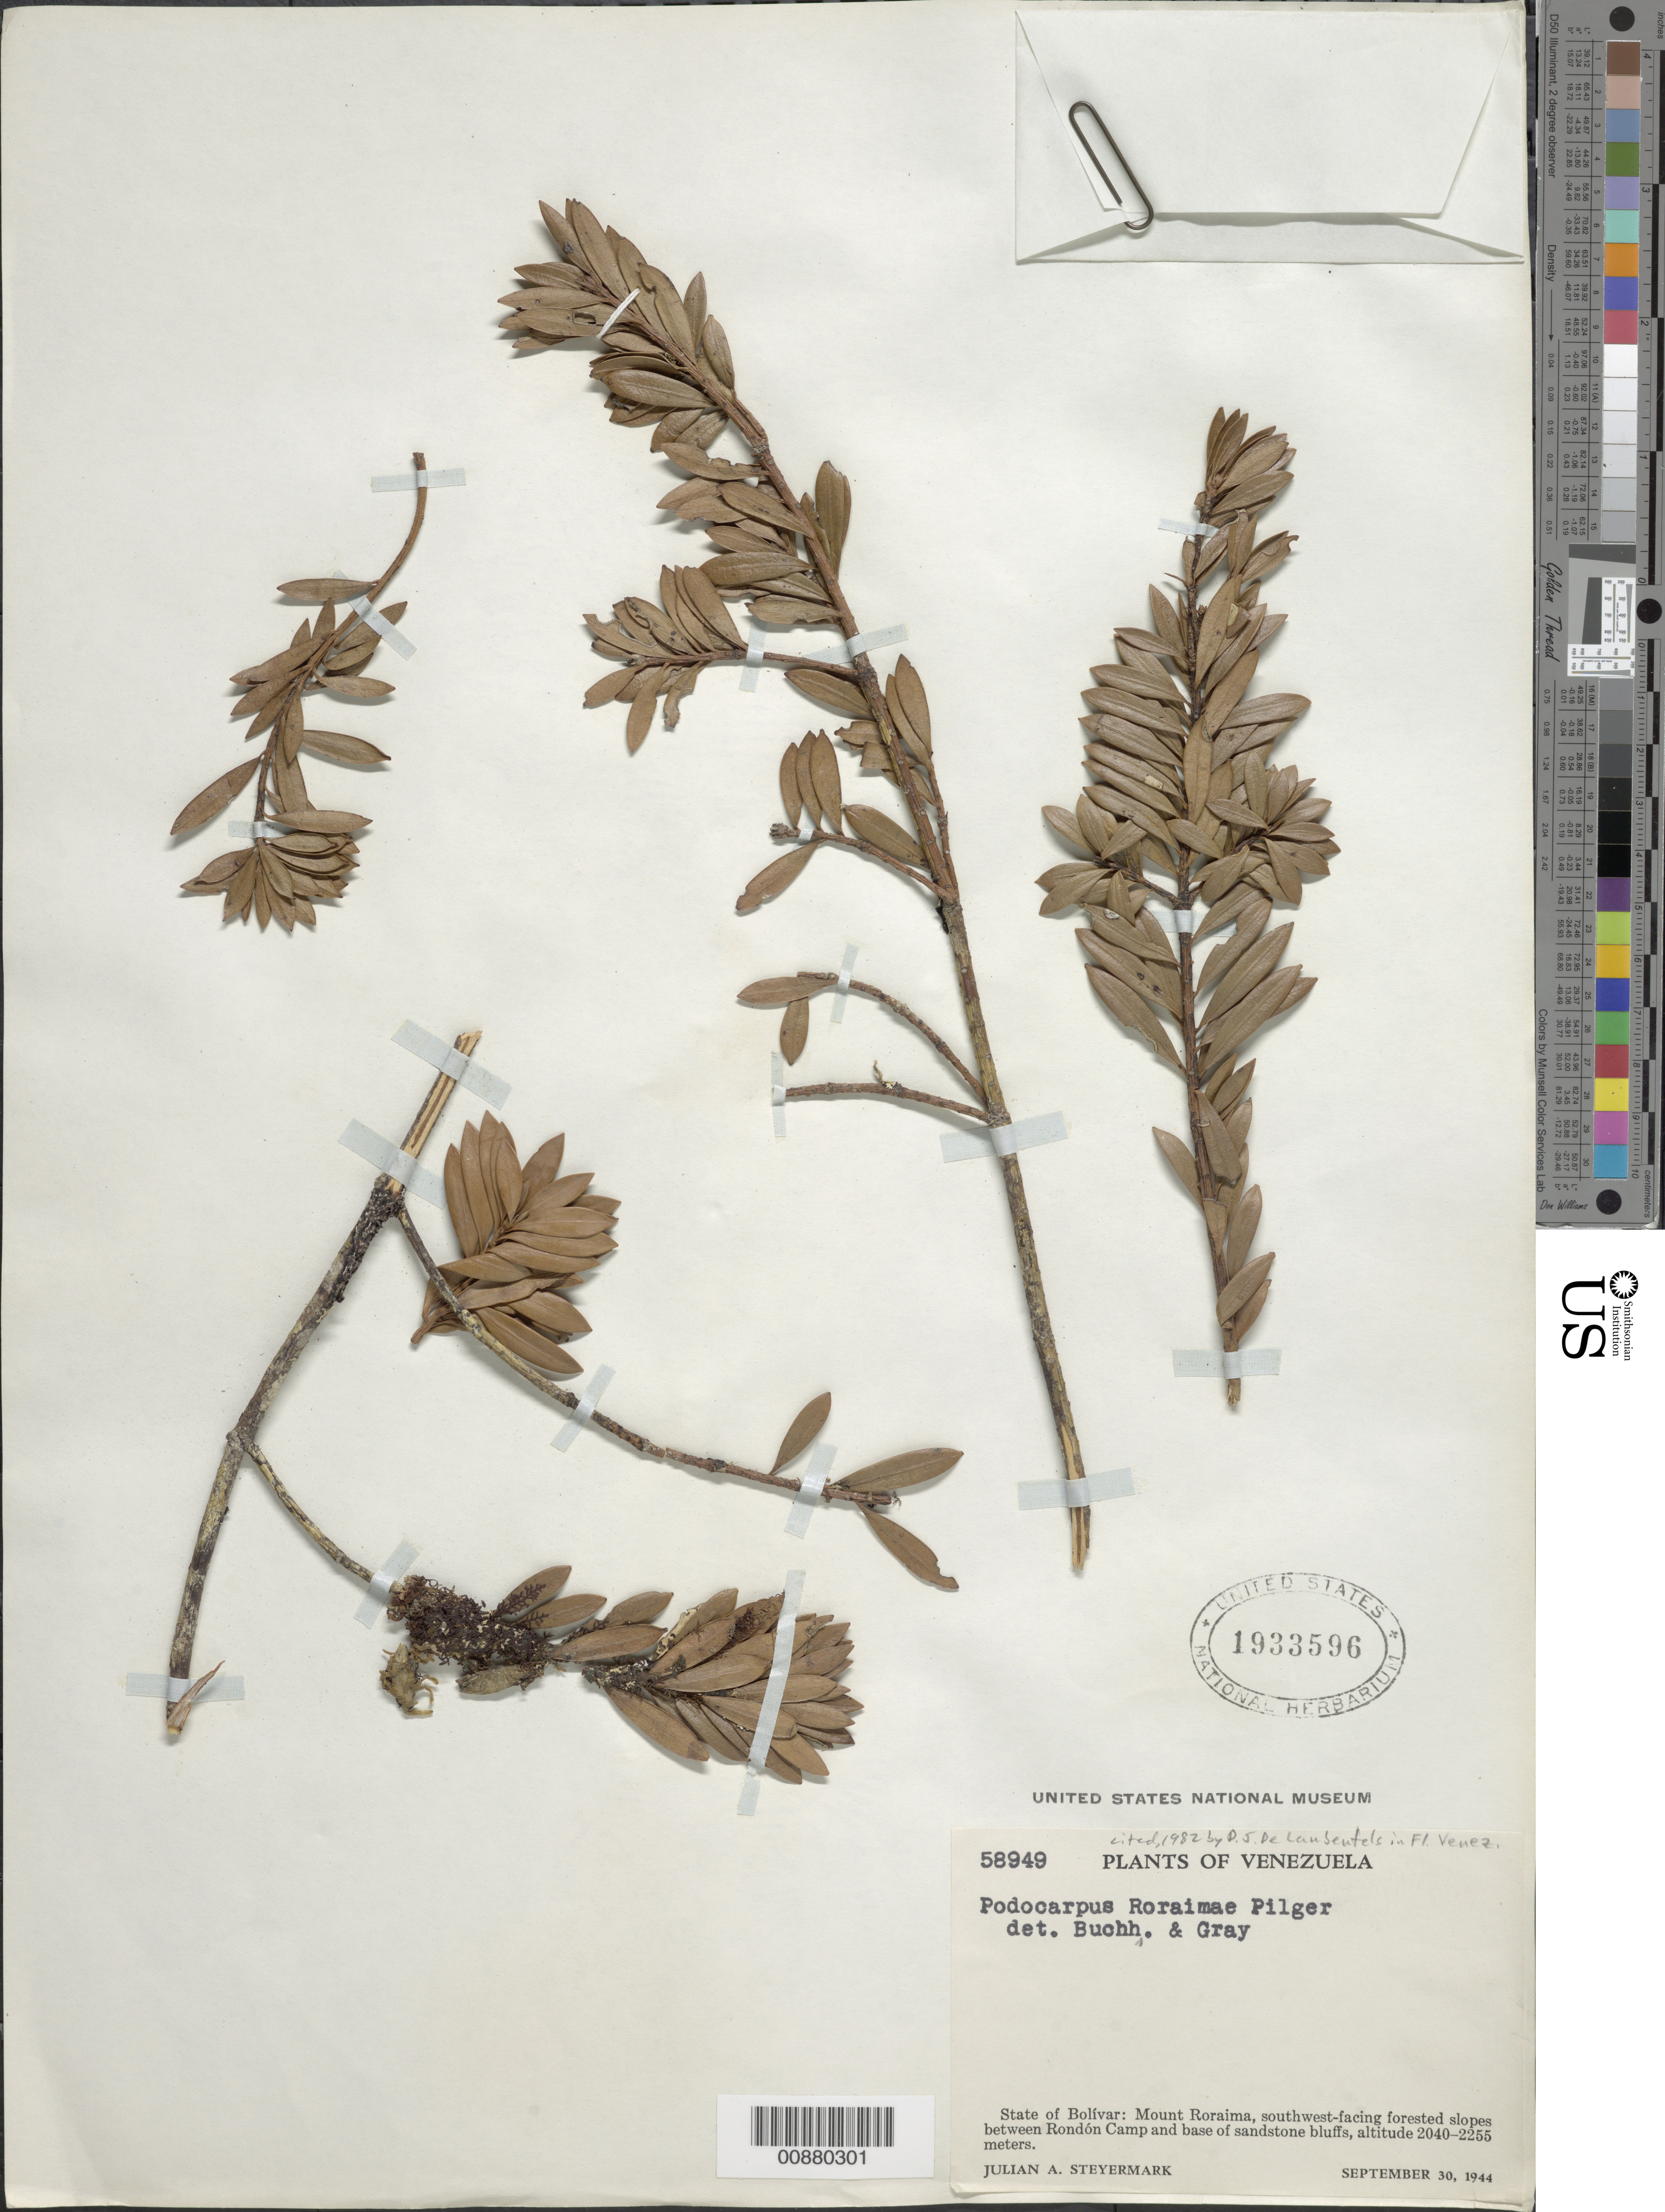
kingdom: Plantae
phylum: Tracheophyta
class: Pinopsida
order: Pinales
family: Podocarpaceae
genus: Podocarpus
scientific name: Podocarpus roraimae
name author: Pilg.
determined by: Buchanan-Hamilton, Francis; Gray, Asa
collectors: J. Steyermark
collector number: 58949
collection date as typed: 30-Sep-44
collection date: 1944-09-30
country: Venezuela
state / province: Bolívar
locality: Mt. Roraima, Rondón Camp to base of sandstone bluffs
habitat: SW-facing forested slopes between camp and base of sandstone bluffs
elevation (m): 2040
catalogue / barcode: US 1933596